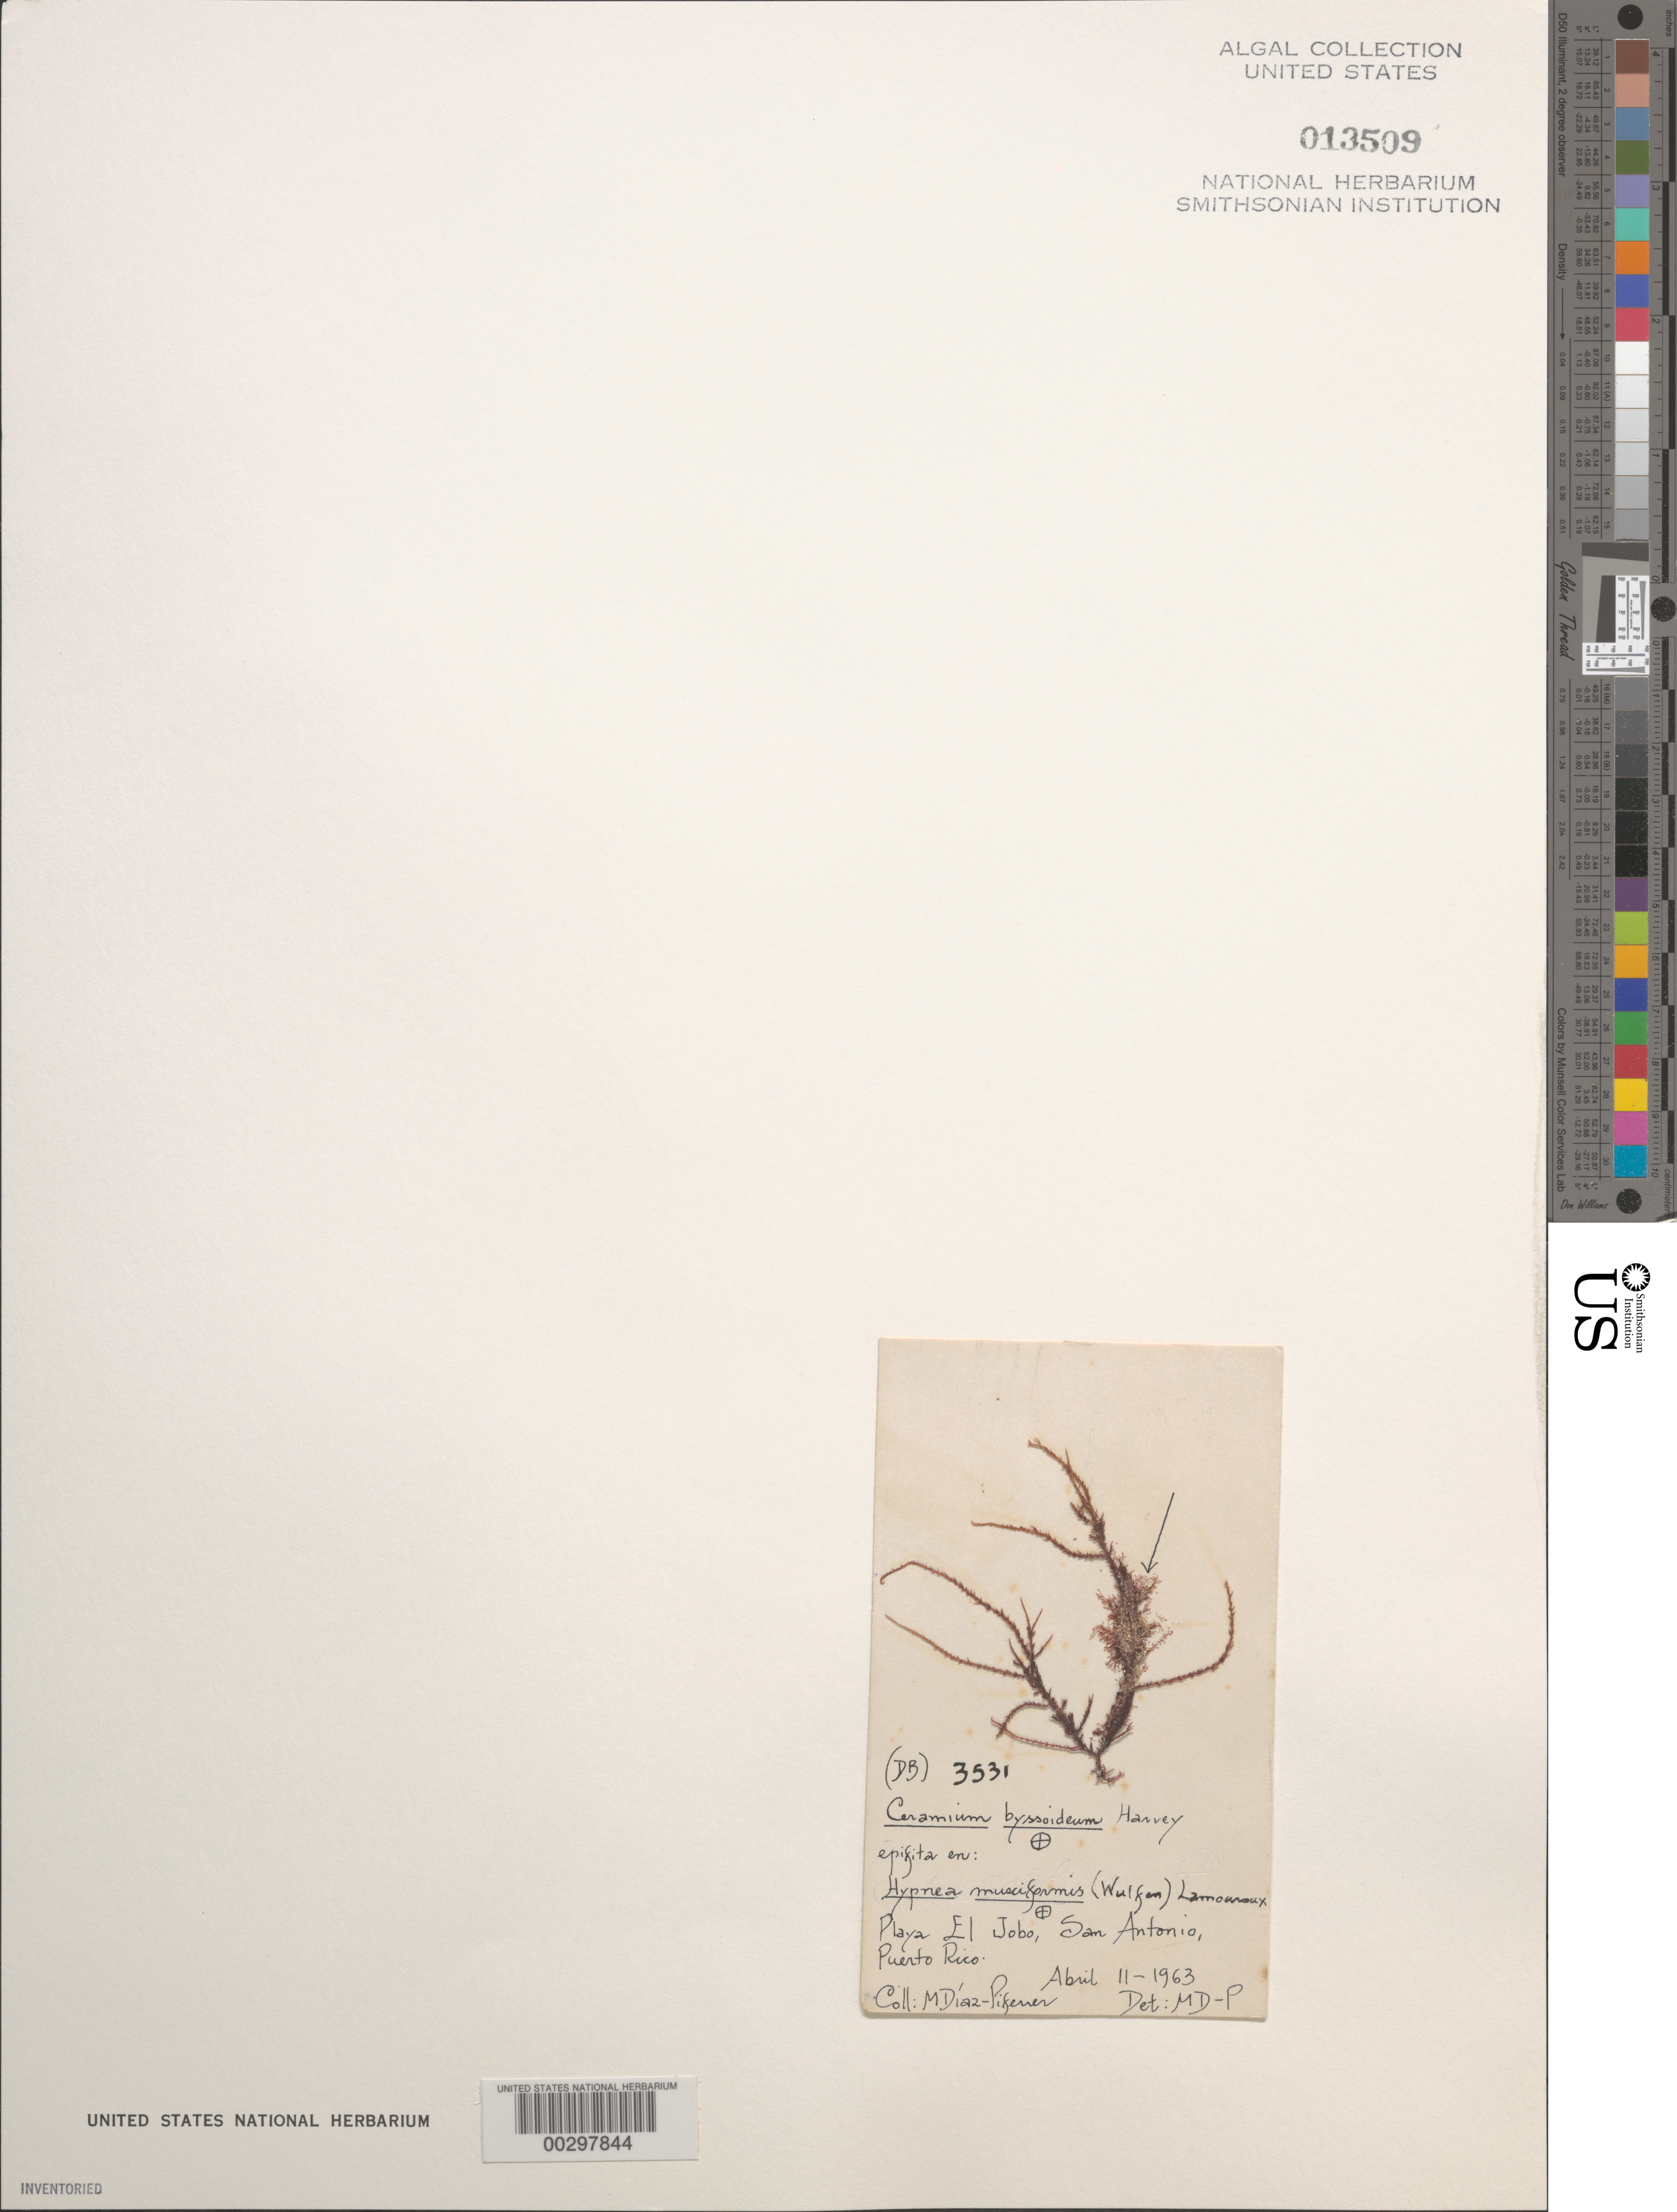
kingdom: Plantae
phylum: Rhodophyta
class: Florideophyceae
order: Ceramiales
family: Ceramiaceae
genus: Ceramium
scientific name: Ceramium byssoideum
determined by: Diaz-Piferrer, M.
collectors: M. Diaz-Piferrer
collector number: (db) 3531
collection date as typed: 11 Apr 1963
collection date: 1963-04-11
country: Puerto Rico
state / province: Isabela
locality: Playa El Jobo, San Antonio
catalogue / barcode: US 13509